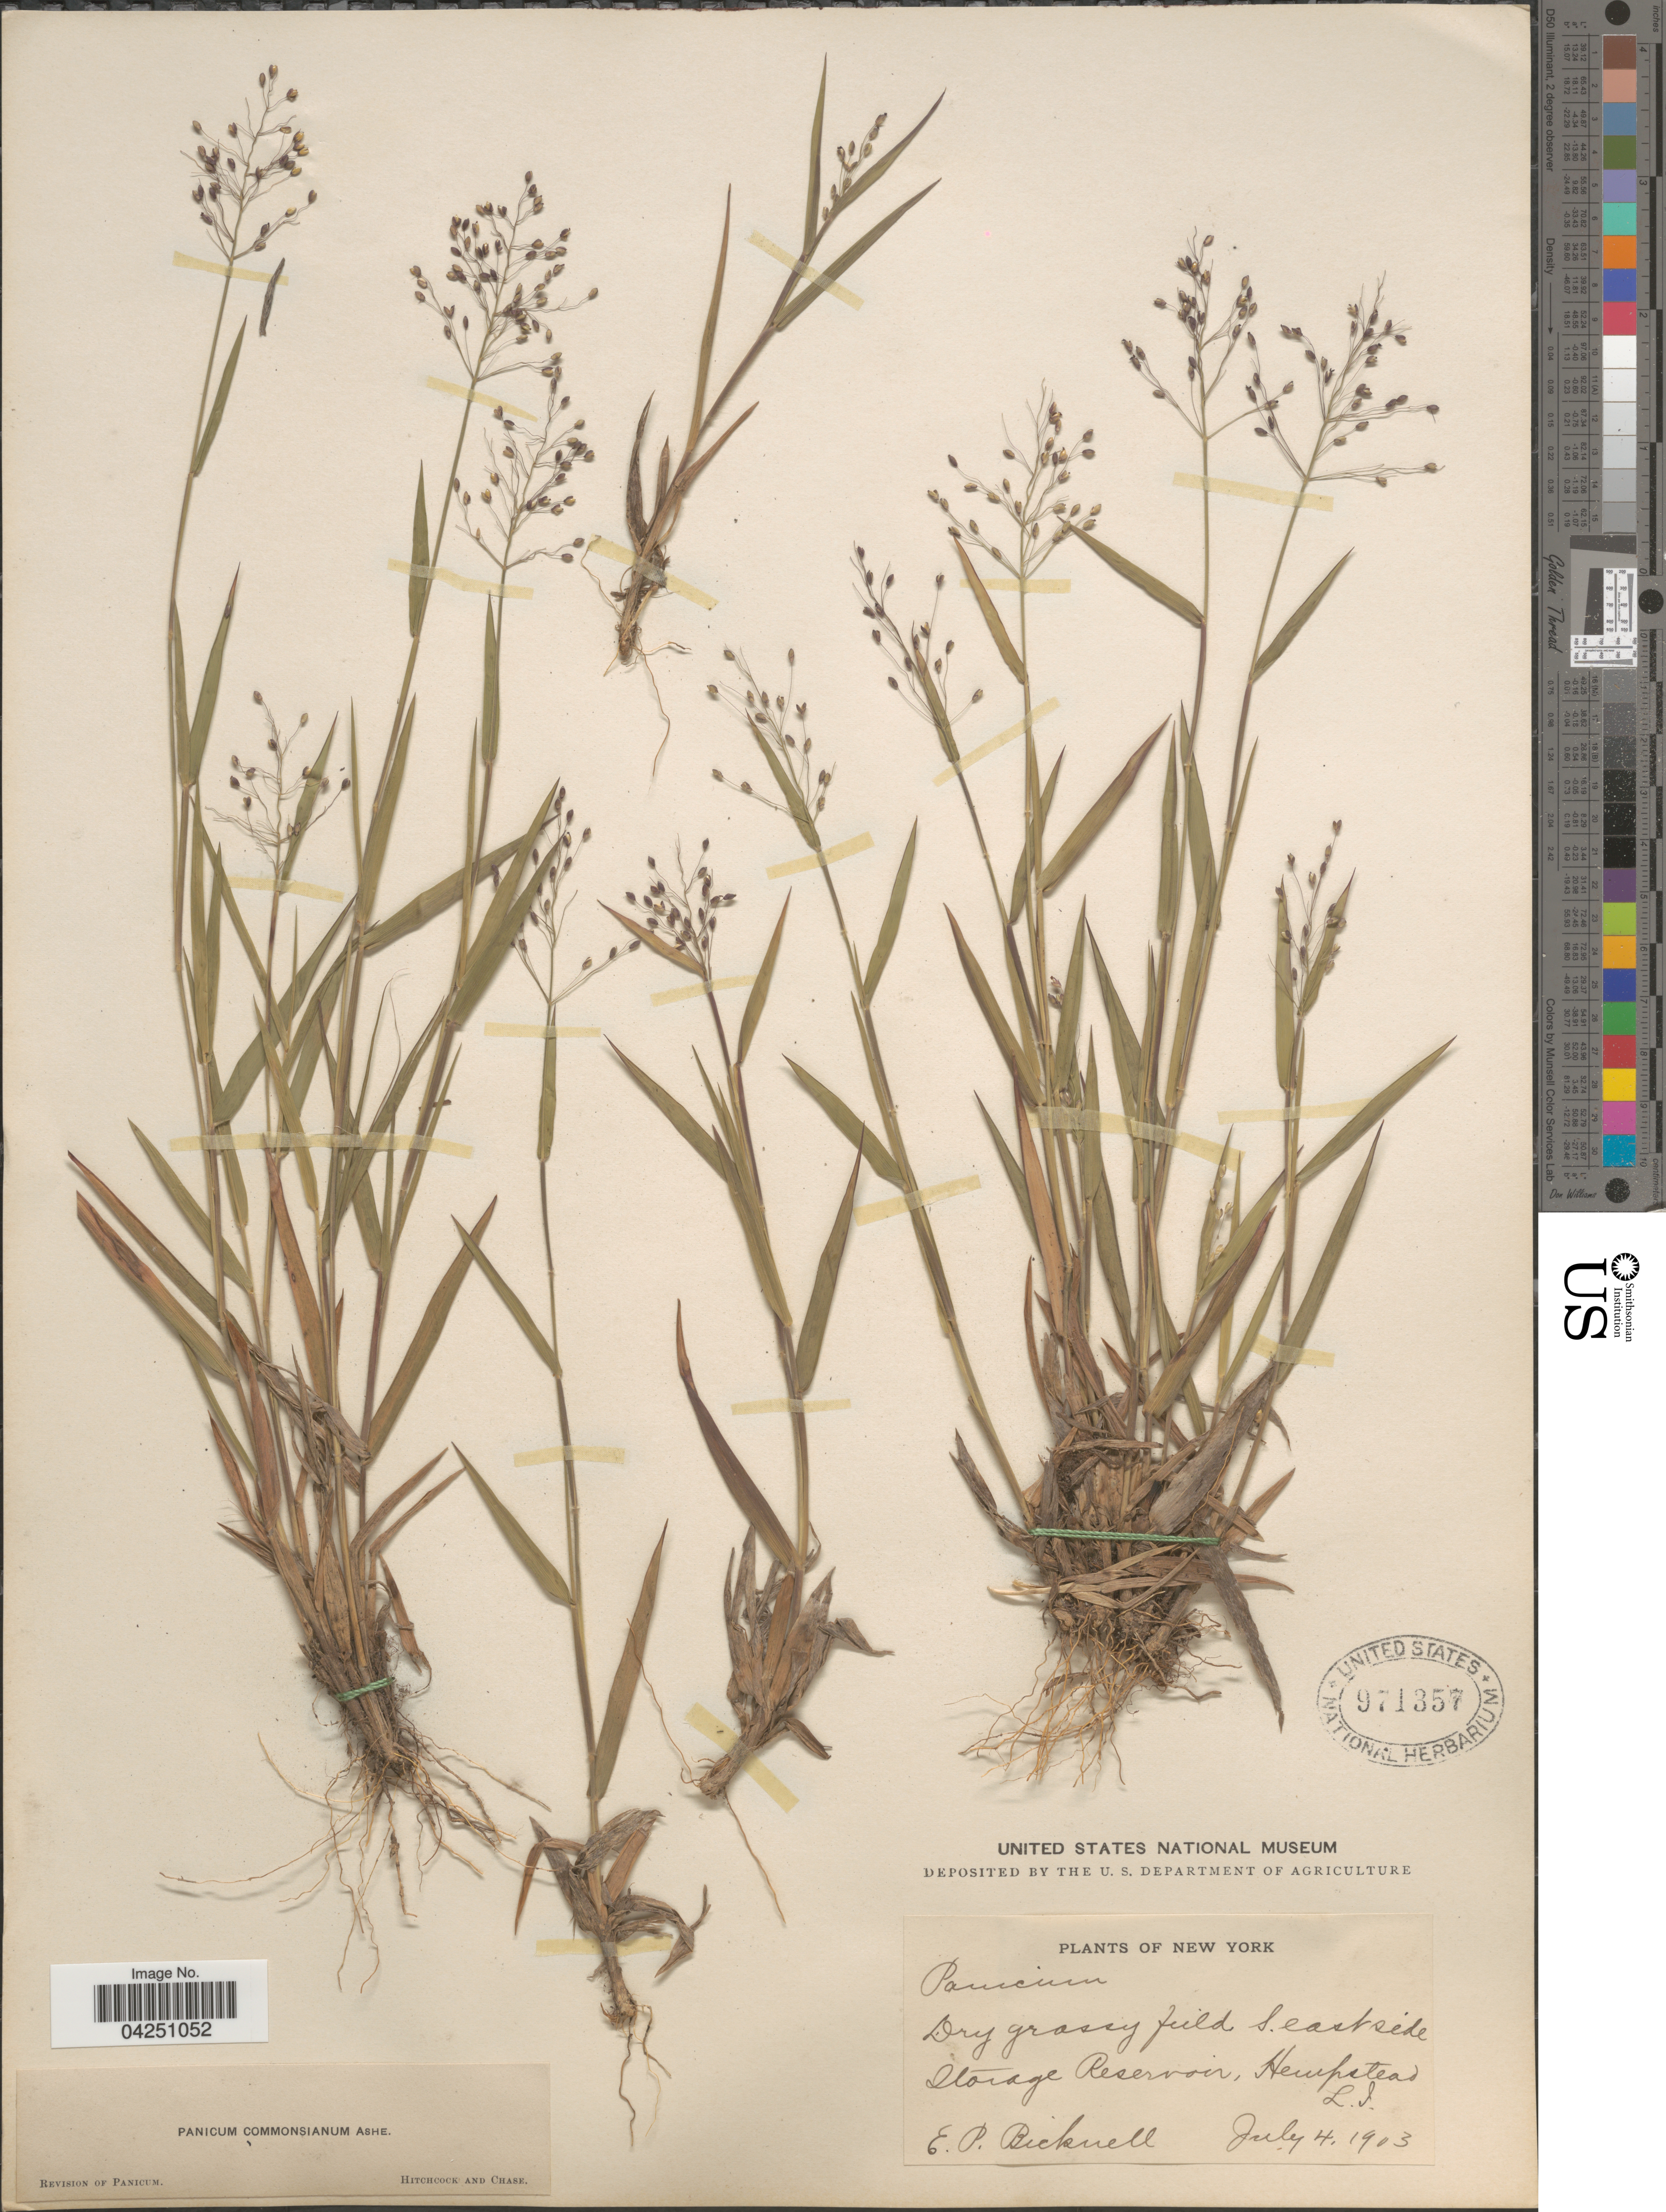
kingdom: Plantae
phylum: Tracheophyta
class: Liliopsida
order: Poales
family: Poaceae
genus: Dichanthelium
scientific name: Dichanthelium acuminatum var. acuminatum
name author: (Sw.) Gould & C.A. Clark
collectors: E. P. Bicknell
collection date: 1903-07-04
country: United States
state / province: New York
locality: Dry grassy field S. east side Storage Reservoir, Hempstead L. I.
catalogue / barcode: US 971357